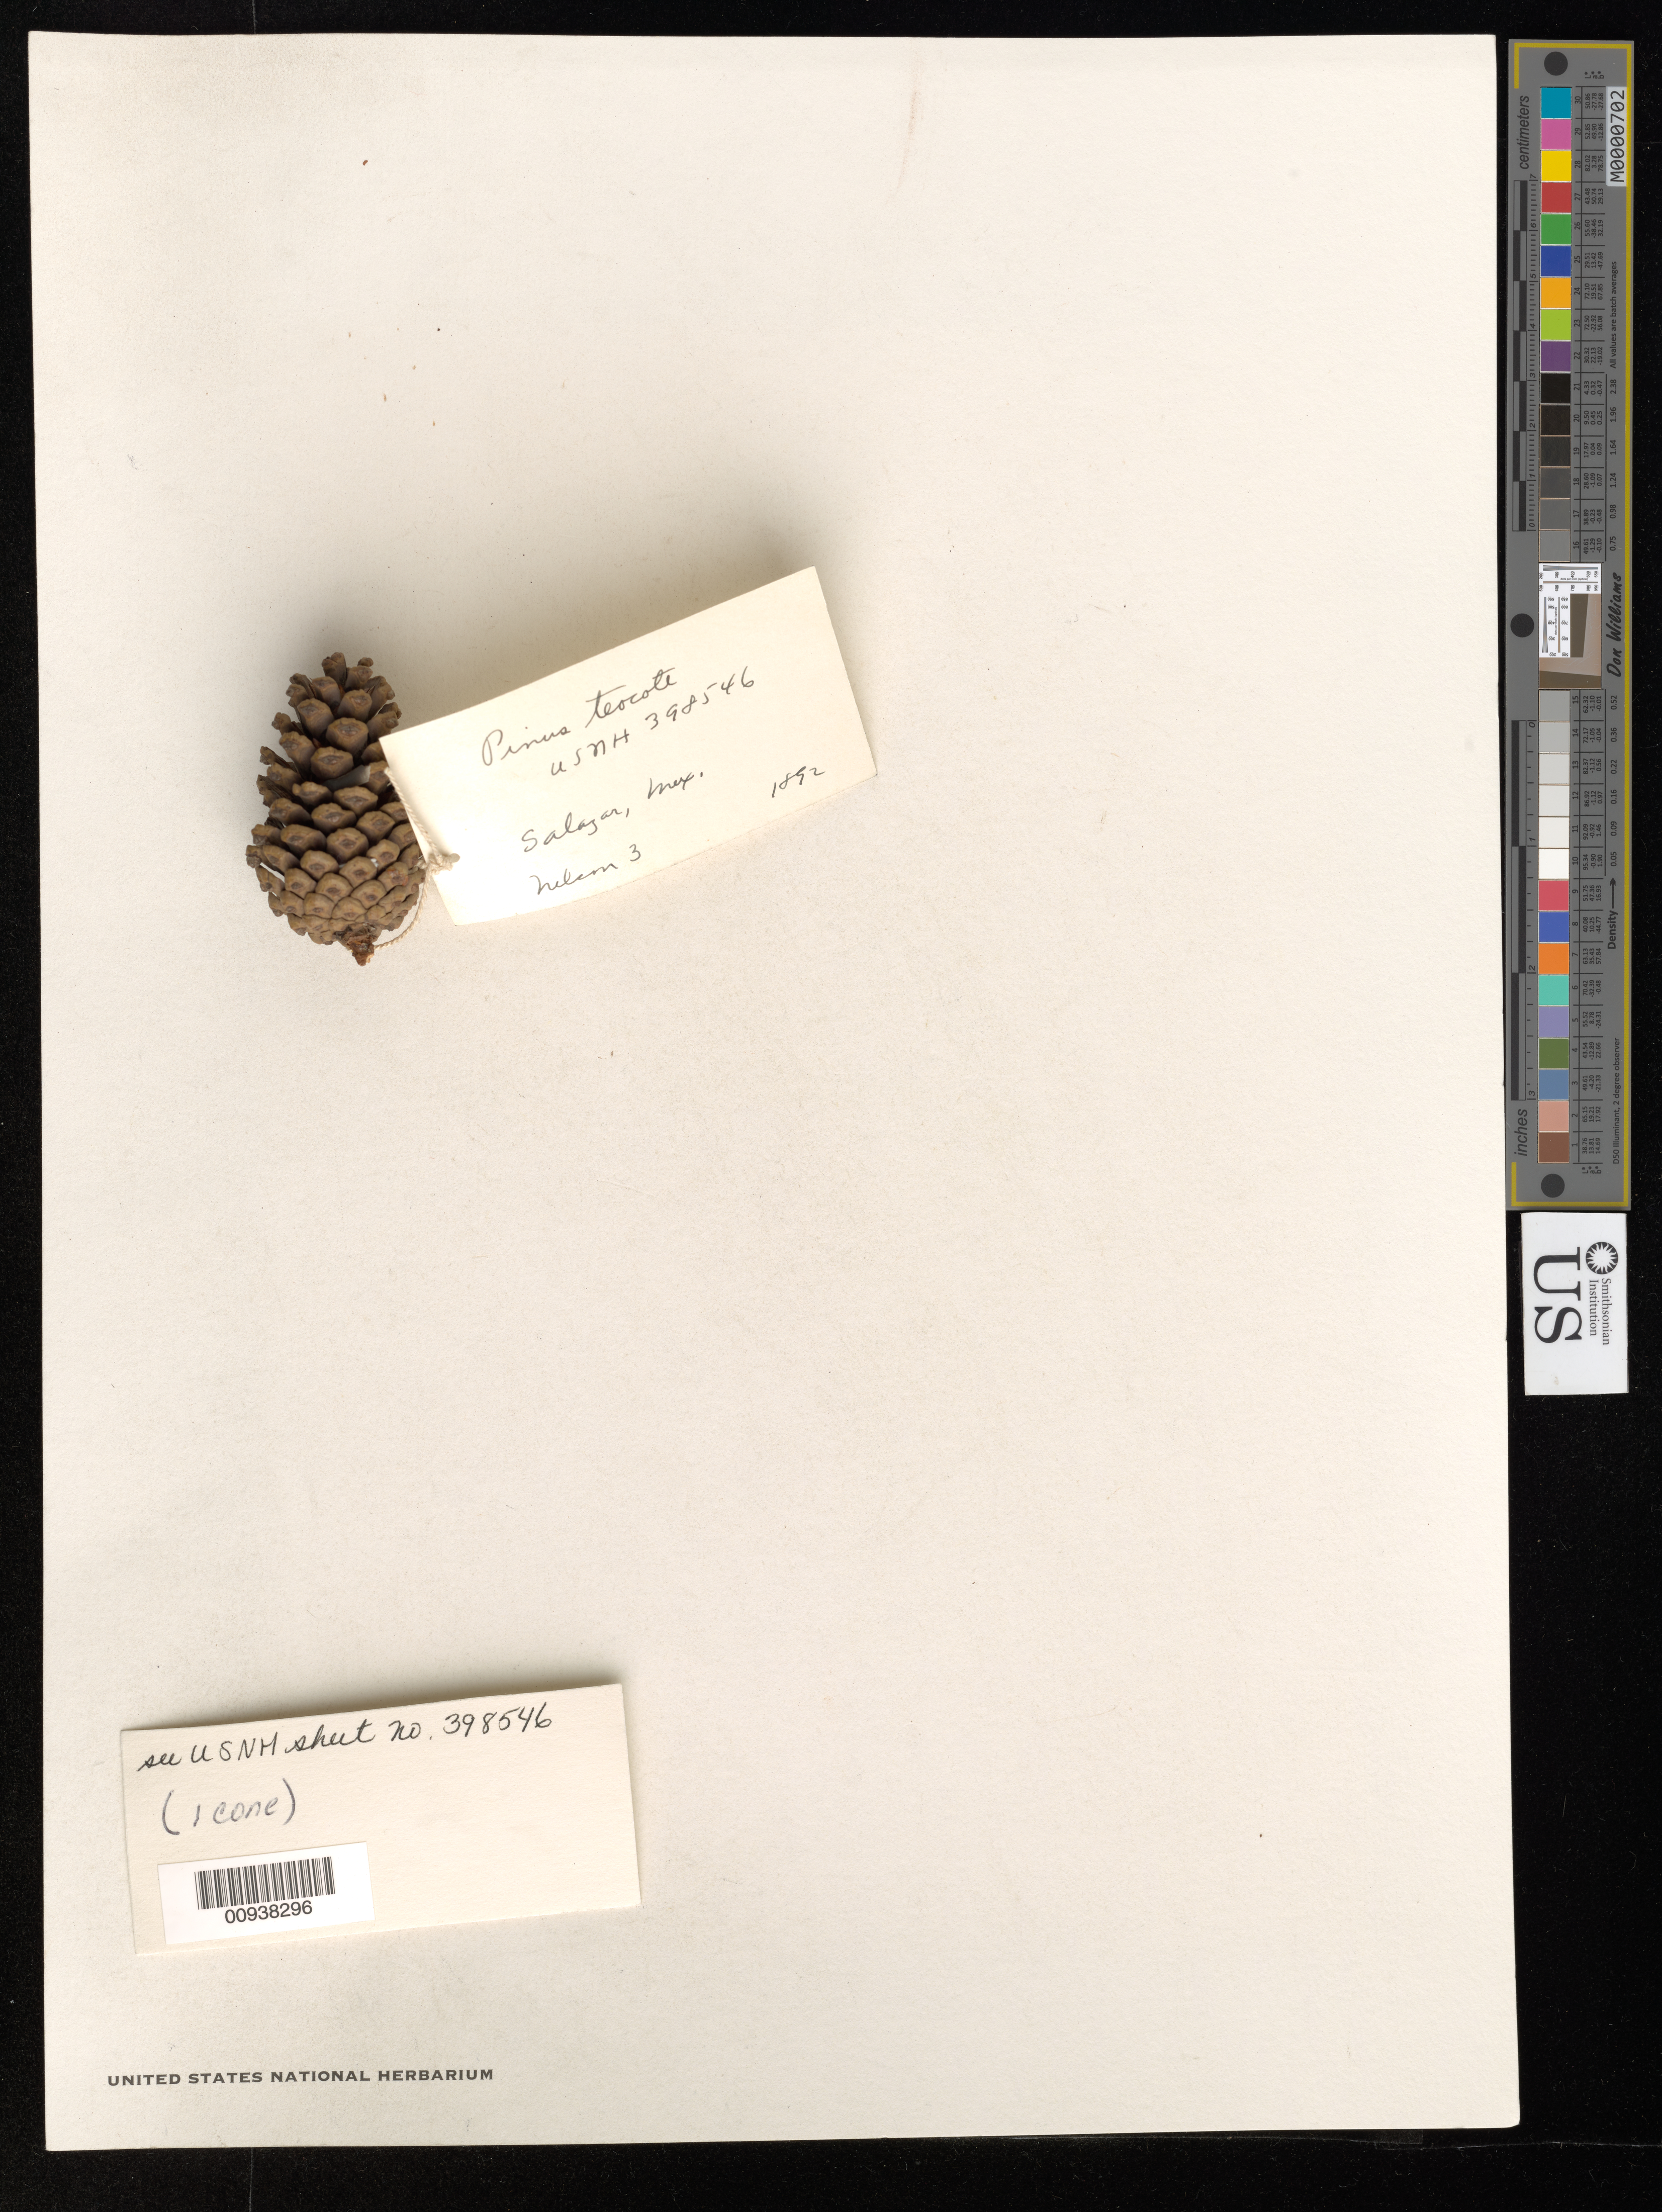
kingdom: Plantae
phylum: Tracheophyta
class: Pinopsida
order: Pinales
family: Pinaceae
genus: Pinus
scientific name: Pinus teocote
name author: Schltdl. & Cham.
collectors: E. W. Nelson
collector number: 3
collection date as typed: Nov 1892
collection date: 1892-11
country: Mexico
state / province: México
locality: Salazar.